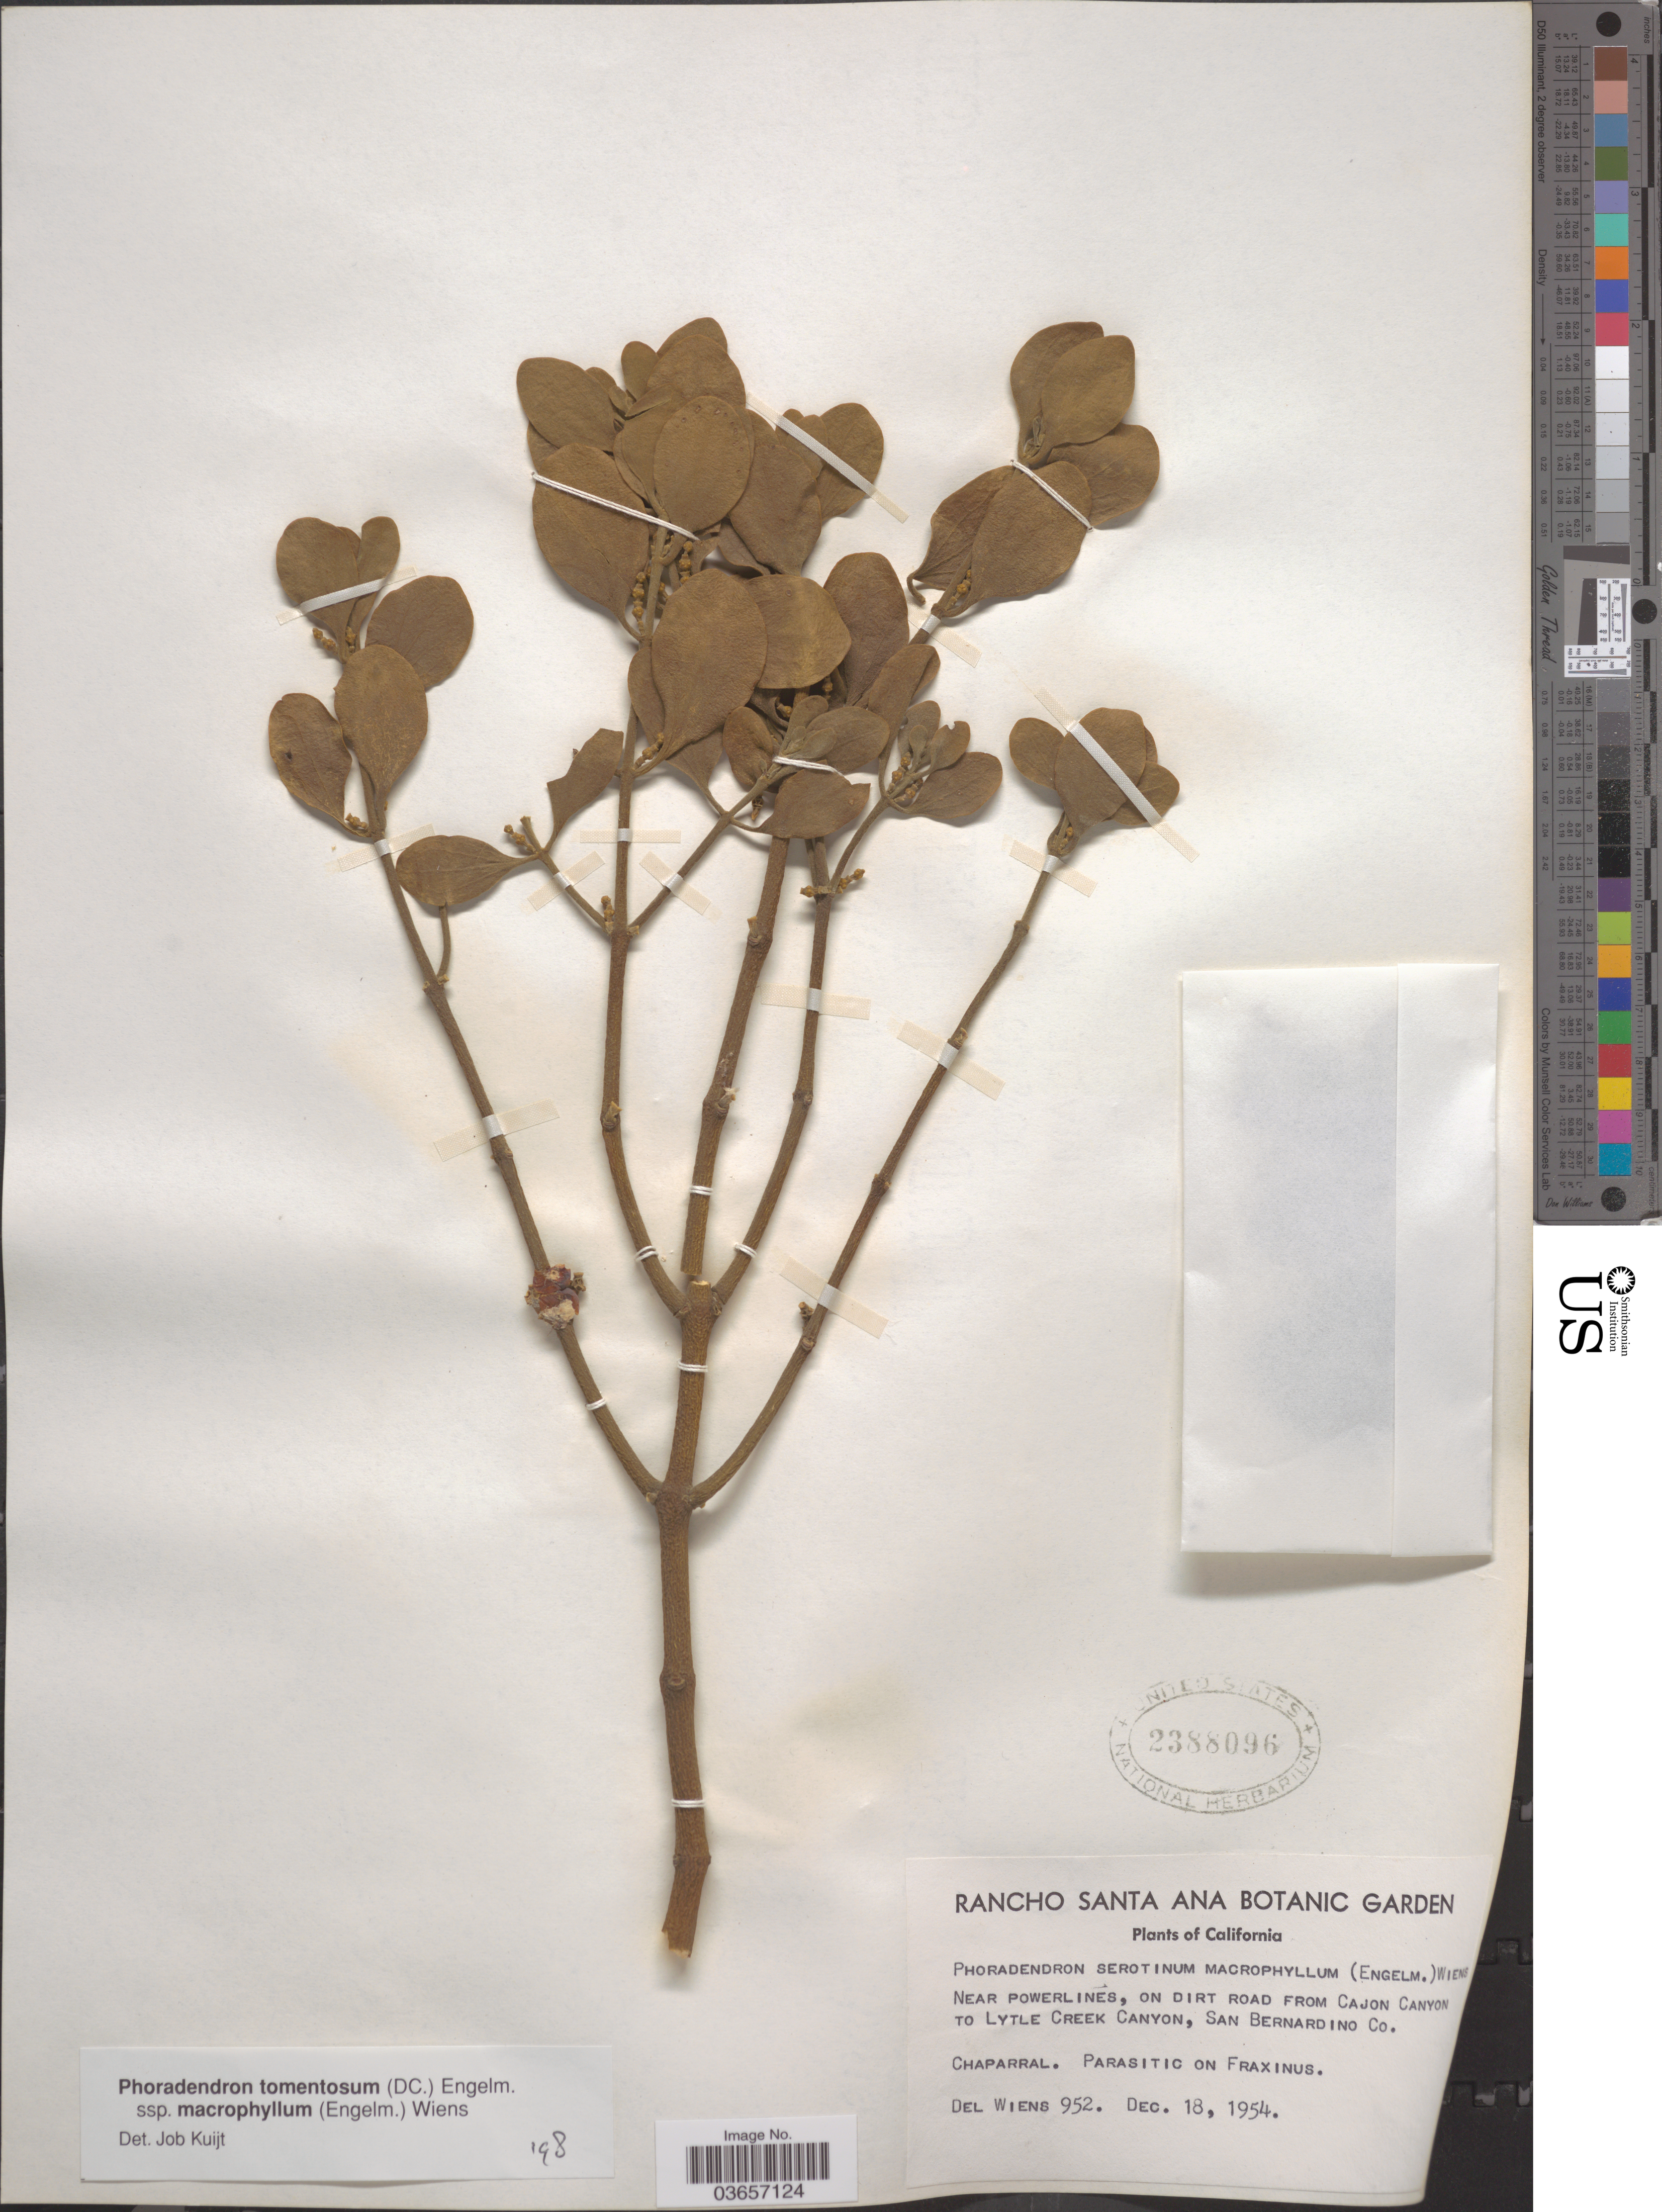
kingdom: Plantae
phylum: Tracheophyta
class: Magnoliopsida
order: Santalales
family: Viscaceae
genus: Phoradendron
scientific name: Phoradendron tomentosum subsp. macrophyllum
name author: DC.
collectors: D. Wiens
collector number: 952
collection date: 1954-12-18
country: United States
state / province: California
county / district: San Bernardino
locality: Near Powerlines, on dirt road from Cajon Canyon to Lytle Creek Canyon, San Bernardino Co.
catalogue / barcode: US 2388096